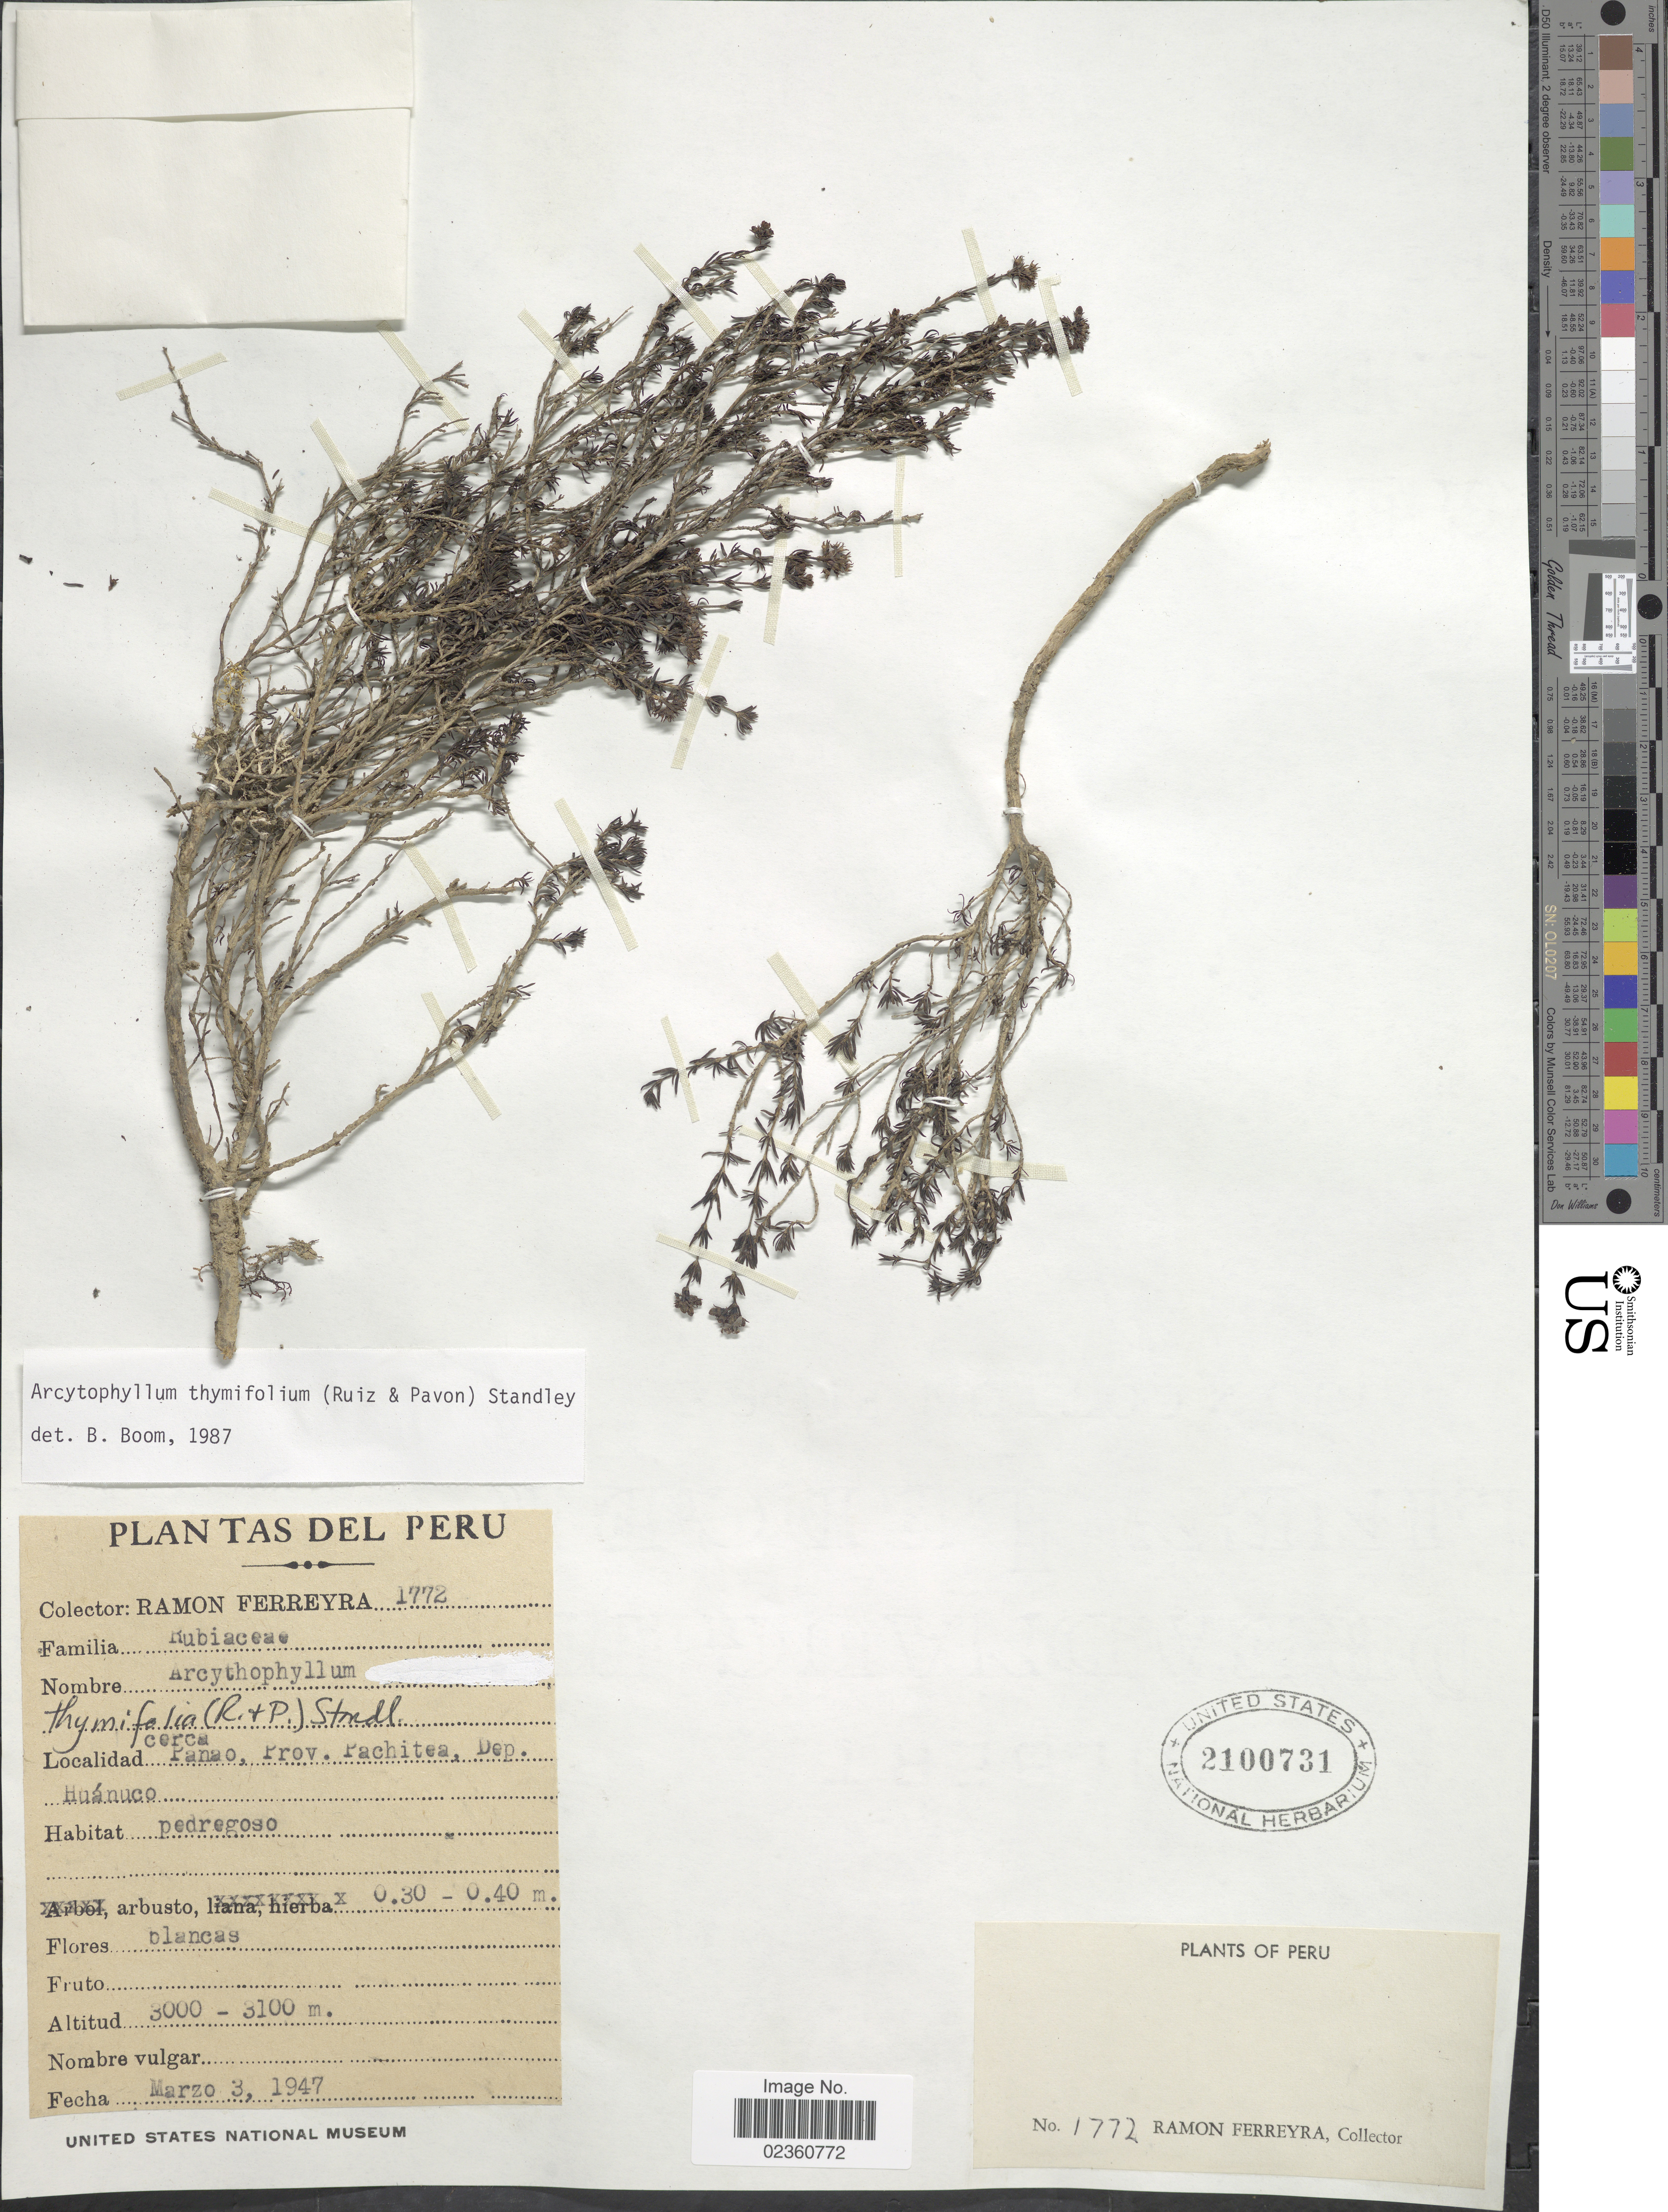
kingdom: Plantae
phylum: Tracheophyta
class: Magnoliopsida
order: Gentianales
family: Rubiaceae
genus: Arcytophyllum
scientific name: Arcytophyllum thymifolium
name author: (Ruiz & Pav.) Standl.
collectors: R. A. Ferreyra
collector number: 1772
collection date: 1947-03-03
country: Peru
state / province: Huánuco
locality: Cerca Panao, Prov. Pachitea, Dep. Huánuco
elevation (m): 3000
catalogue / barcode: US 2100731